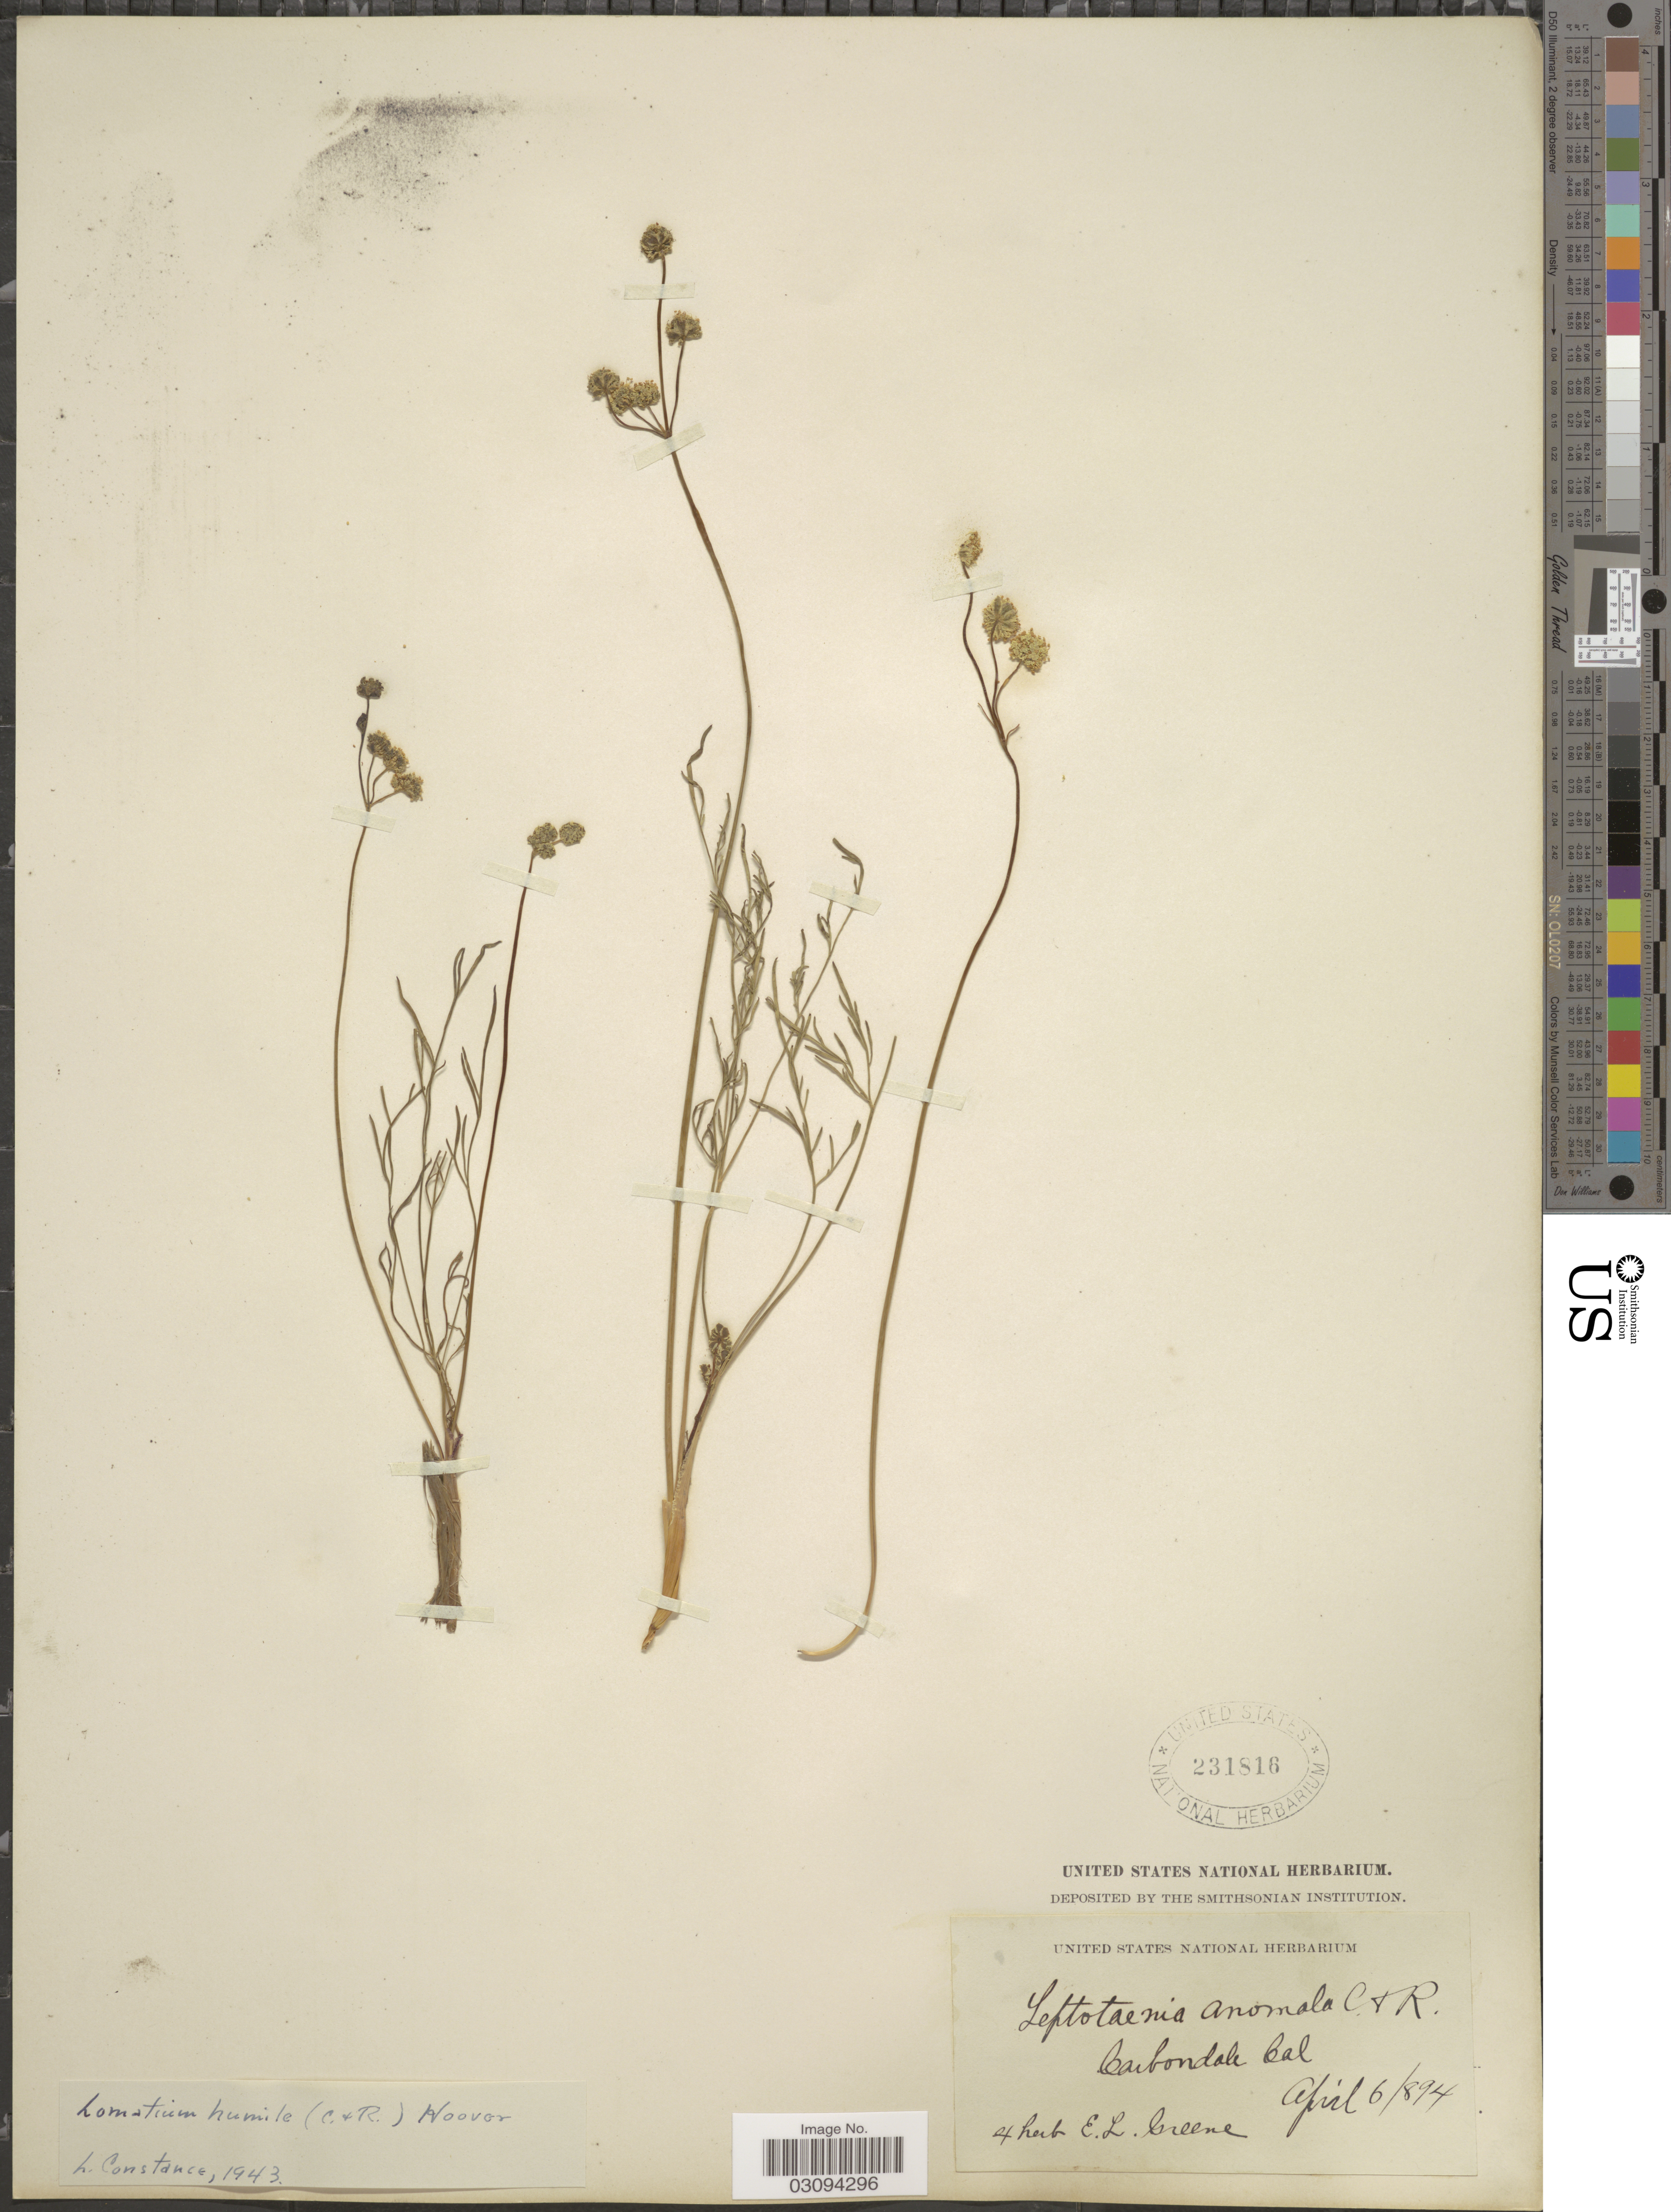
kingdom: Plantae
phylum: Tracheophyta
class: Magnoliopsida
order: Apiales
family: Apiaceae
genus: Lomatium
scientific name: Lomatium humile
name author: (J.M. Coult. & Rose) Hoover ex Mathias & Constance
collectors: ex herb. E. L. Greene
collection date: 1894-04-06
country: United States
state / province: California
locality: Carbondale.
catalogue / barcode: US 231816